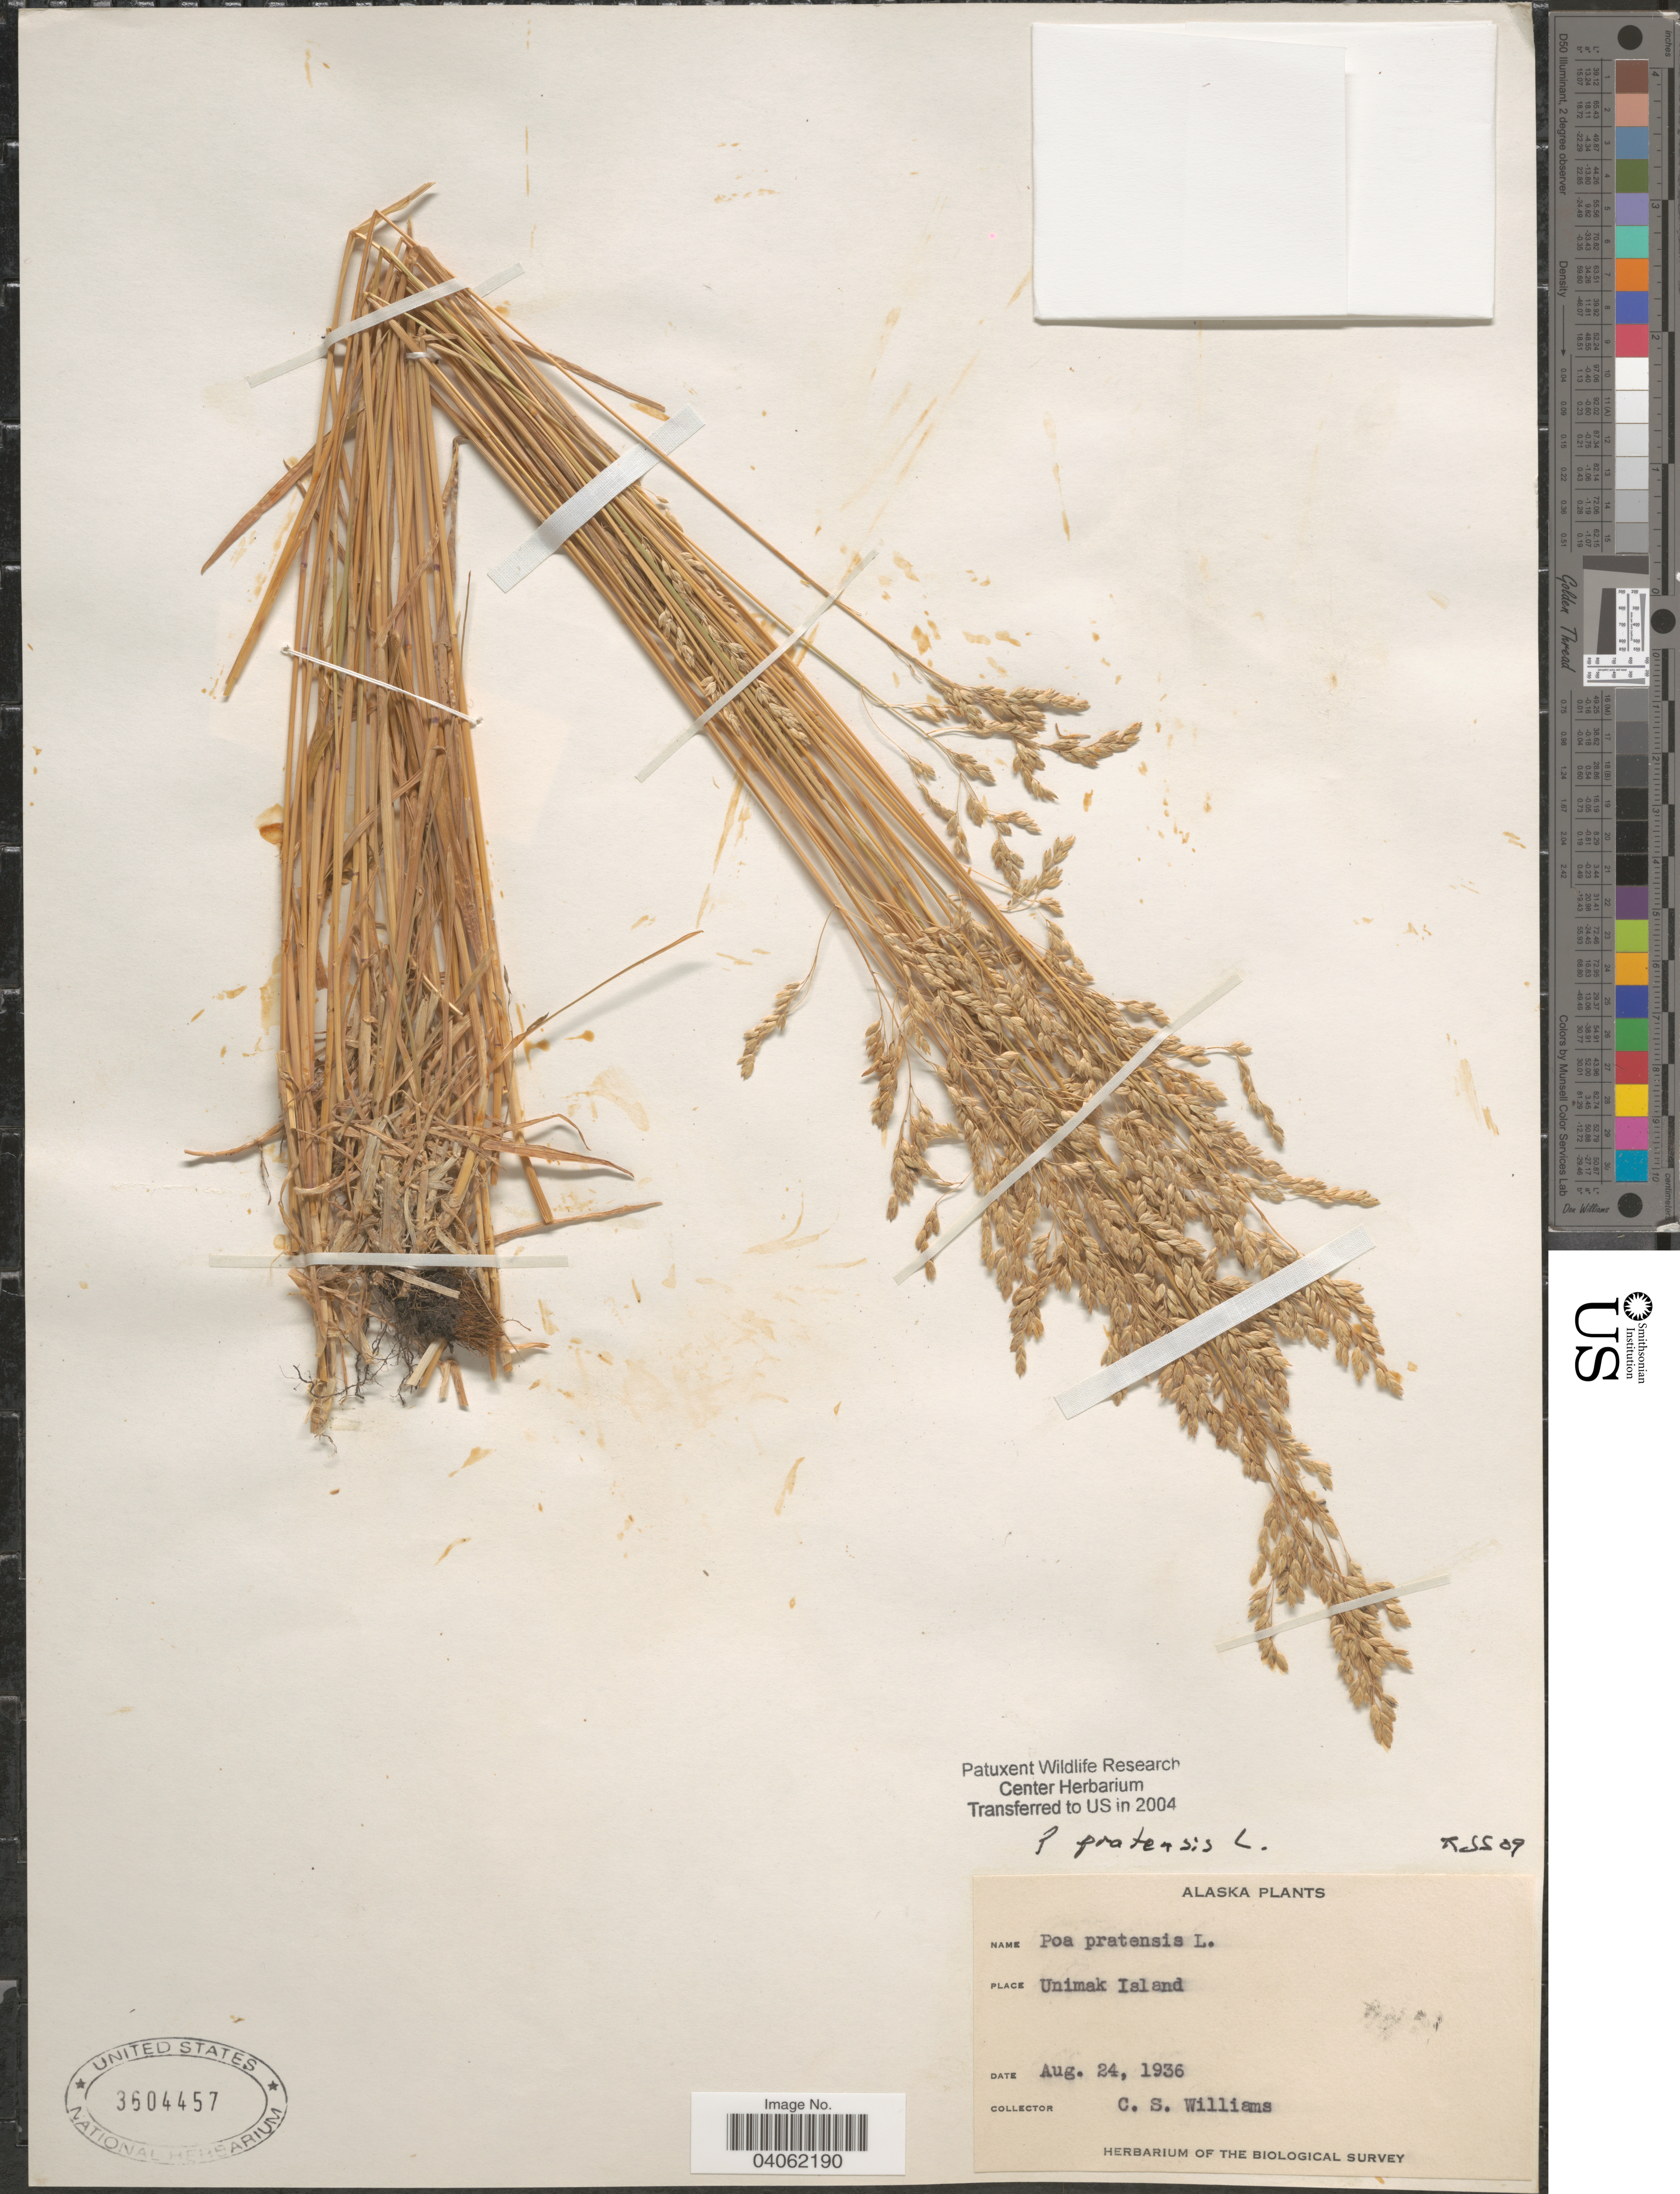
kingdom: Plantae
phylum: Tracheophyta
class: Liliopsida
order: Poales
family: Poaceae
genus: Poa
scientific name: Poa pratensis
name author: L.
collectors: C. Williams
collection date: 1936-08-24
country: United States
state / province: Alaska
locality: Unimak Island.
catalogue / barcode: US 3604457